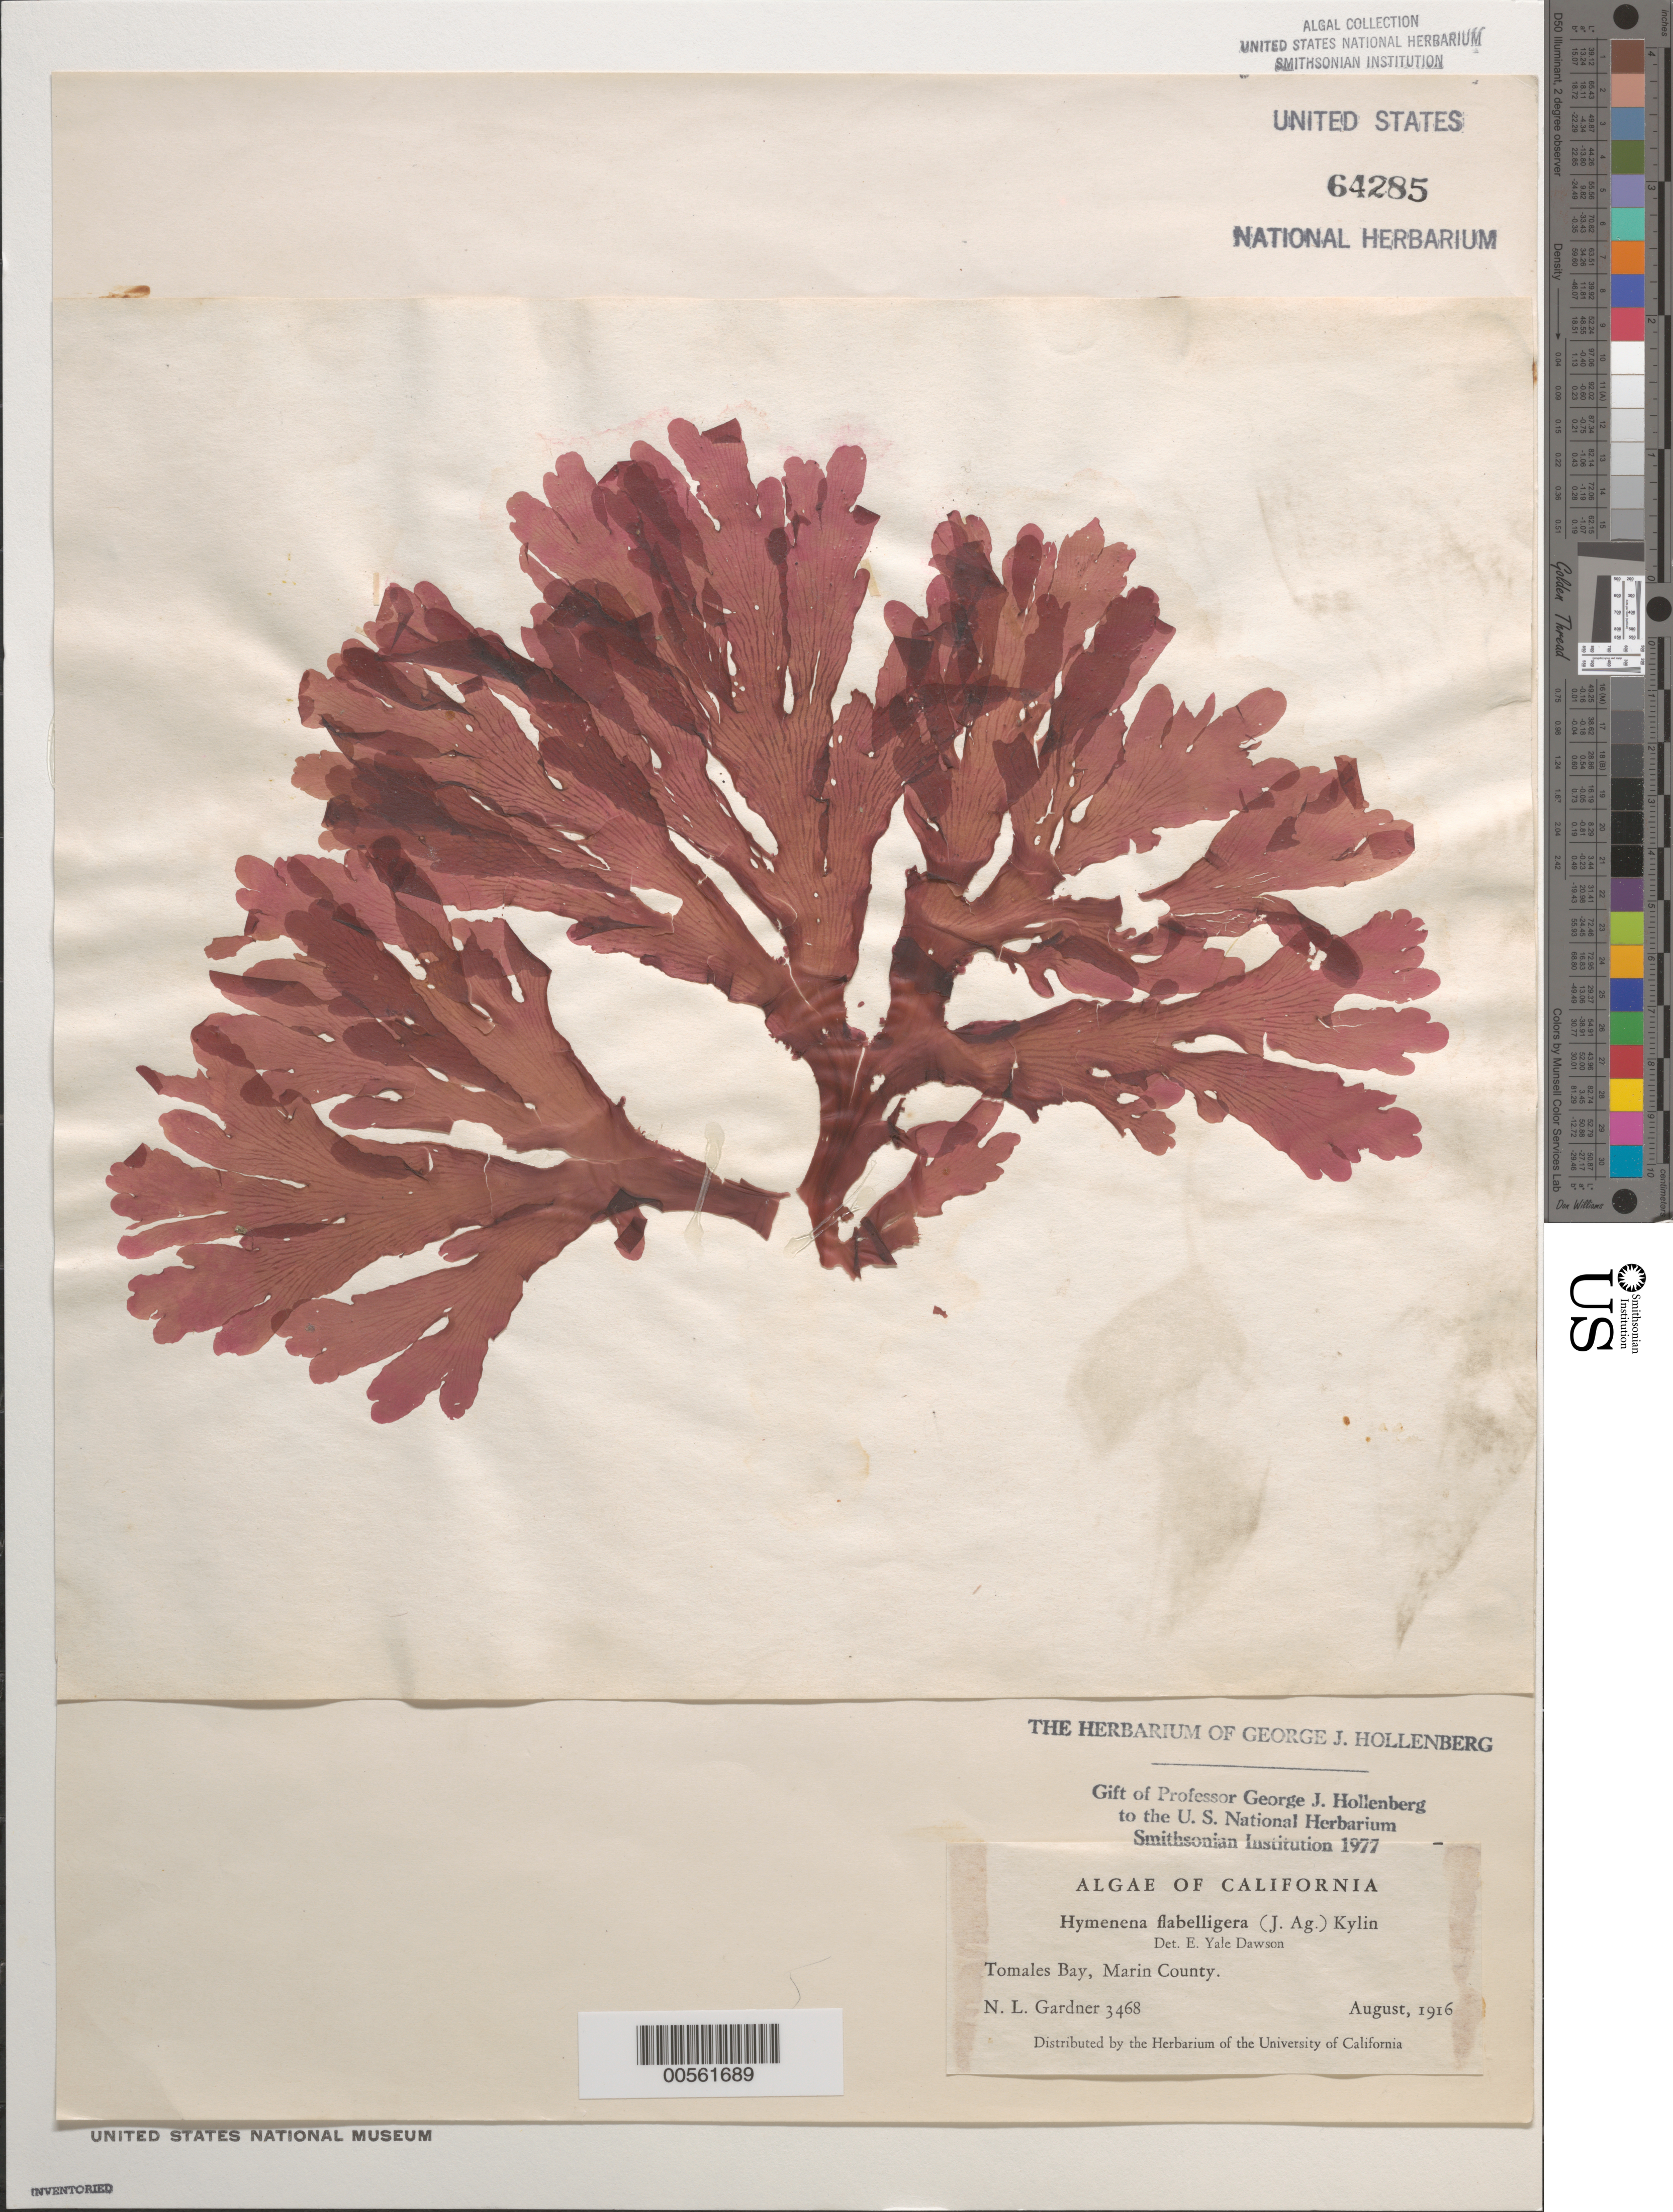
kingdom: Plantae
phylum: Rhodophyta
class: Florideophyceae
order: Ceramiales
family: Delesseriaceae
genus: Hymenena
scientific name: Hymenena flabelligera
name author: (J. Agardh) Kylin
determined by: Dawson, E. Y.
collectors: N. Gardner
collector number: NLG 3468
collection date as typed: Aug 1916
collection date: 1916-08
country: United States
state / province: California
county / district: Marin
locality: Tomales Bay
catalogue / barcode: US 64285